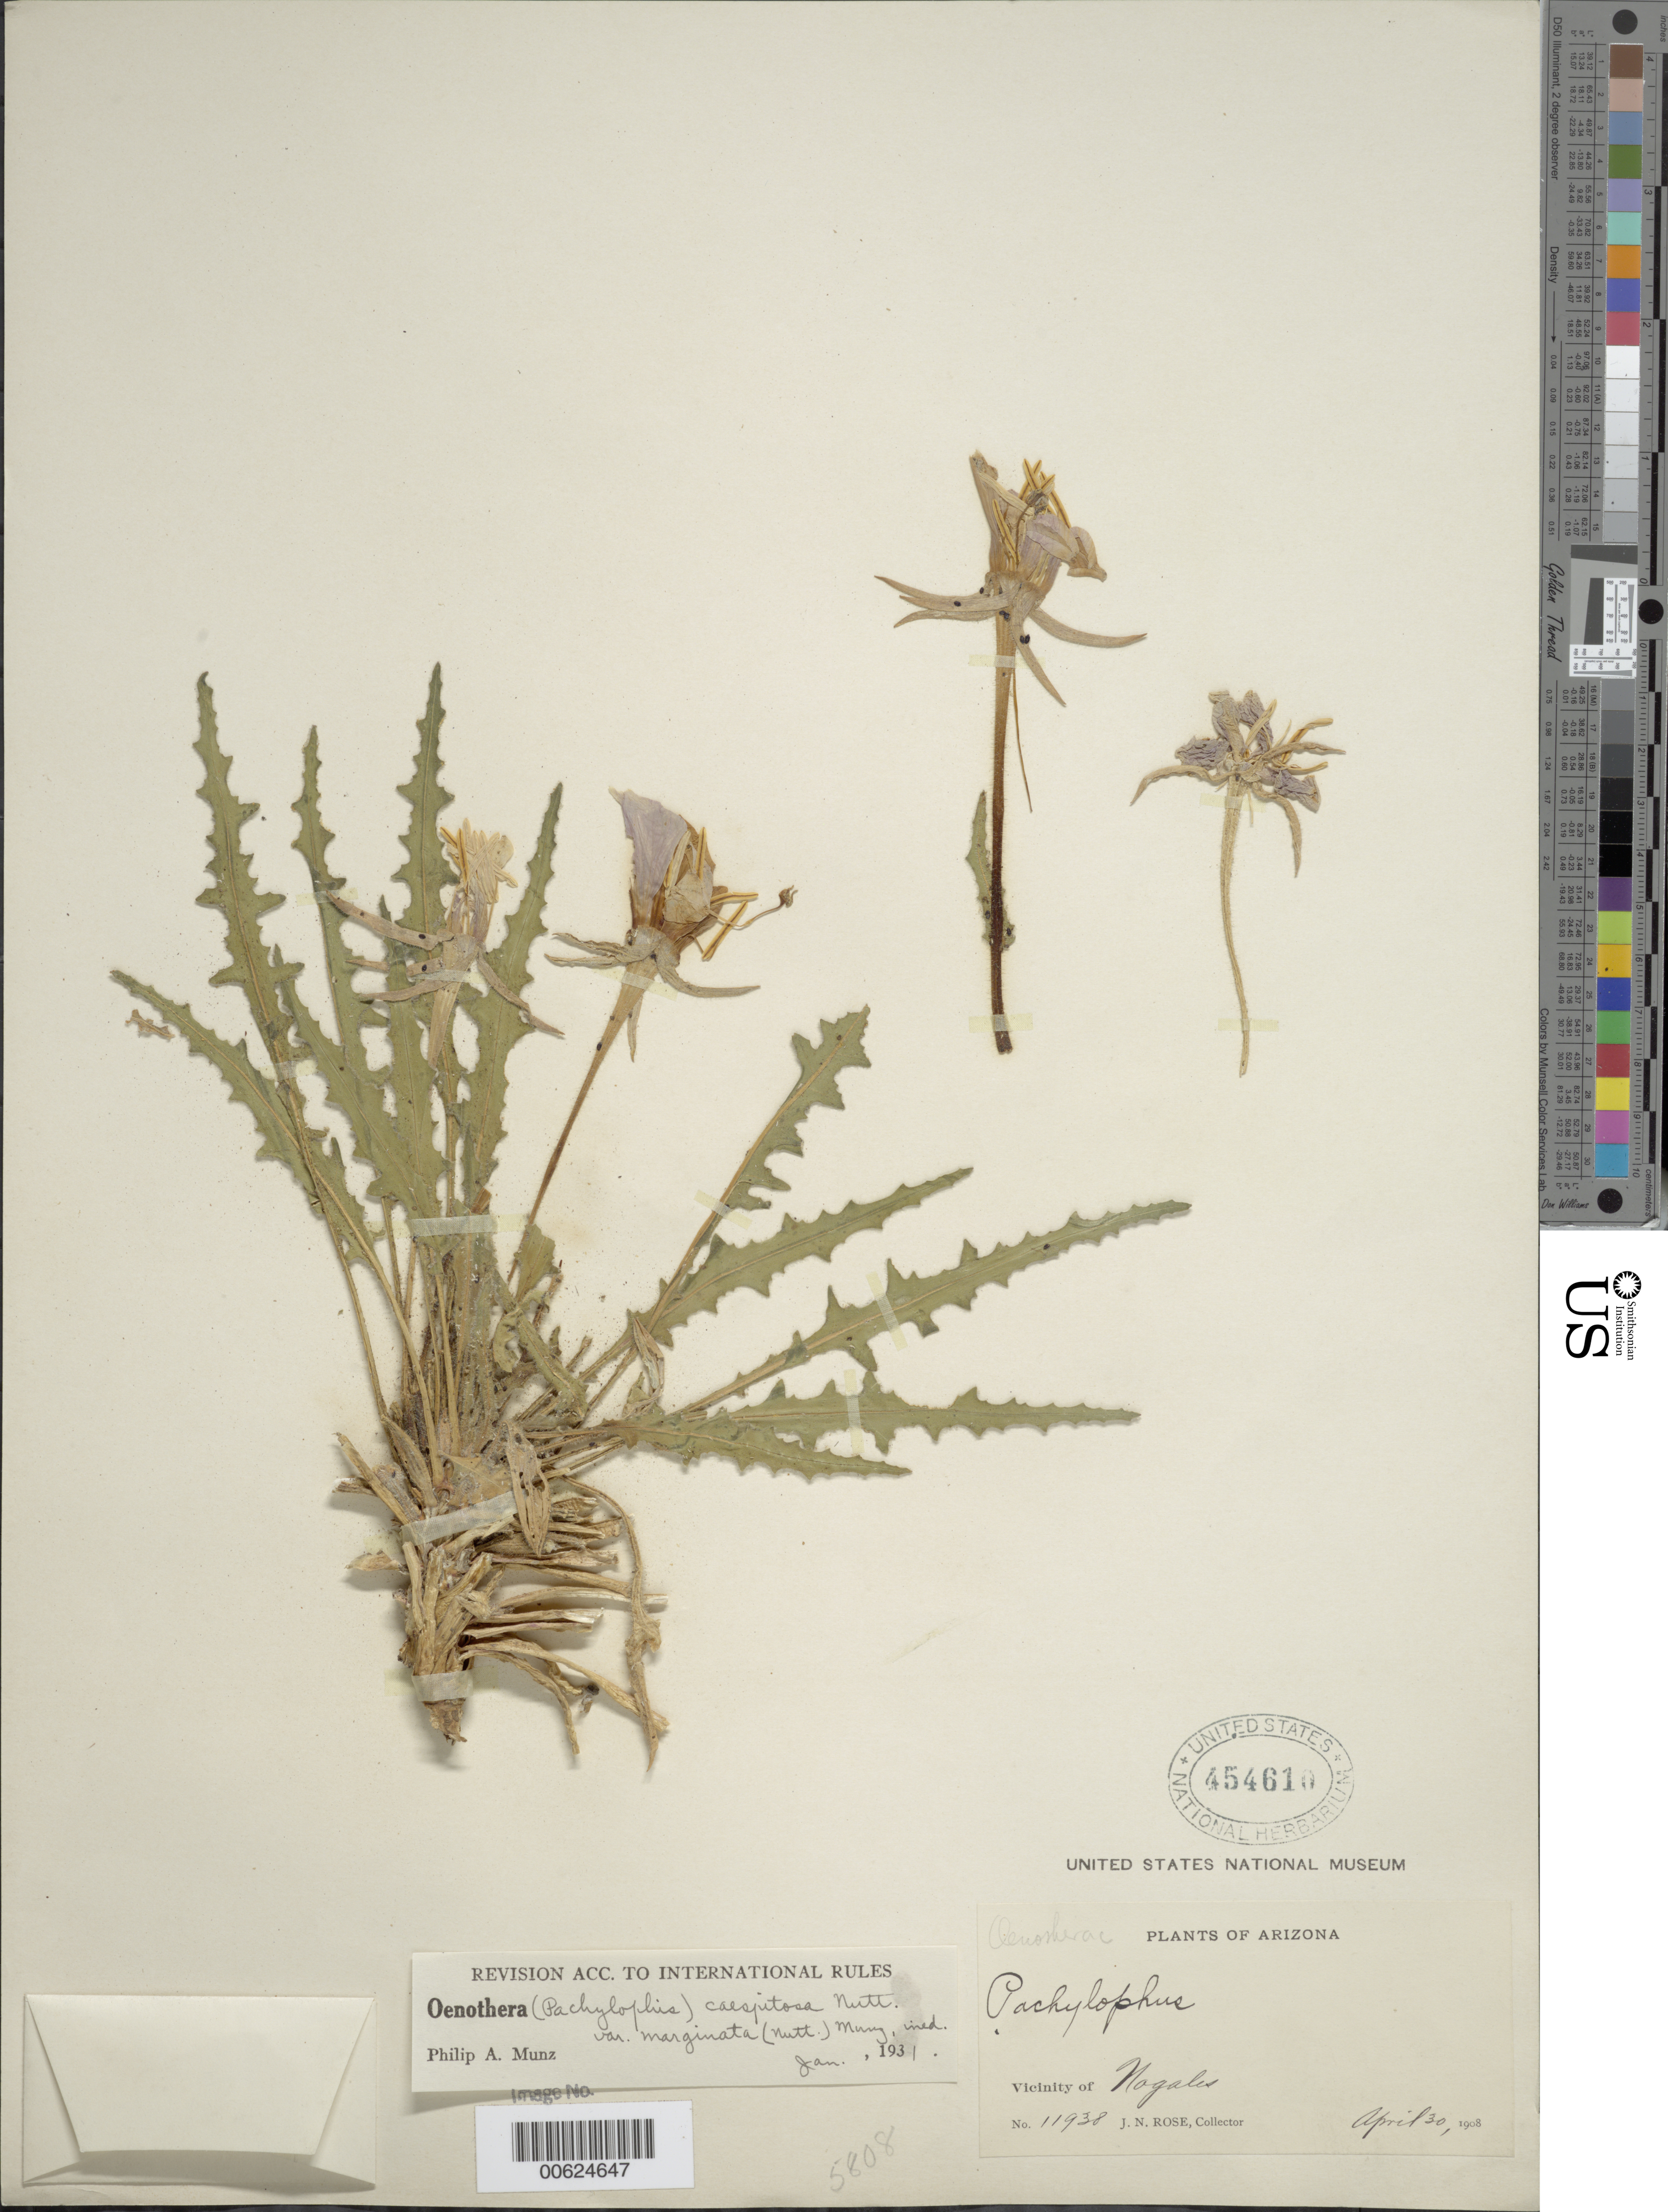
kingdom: Plantae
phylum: Tracheophyta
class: Magnoliopsida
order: Myrtales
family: Onagraceae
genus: Oenothera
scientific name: Oenothera cespitosa subsp. marginata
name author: (Nutt. ex Hook. & Arn.) Munz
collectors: J. N. Rose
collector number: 11938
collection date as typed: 30 Apr 1908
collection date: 1908-04-30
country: United States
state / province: Arizona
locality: Nogales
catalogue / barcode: US 454610